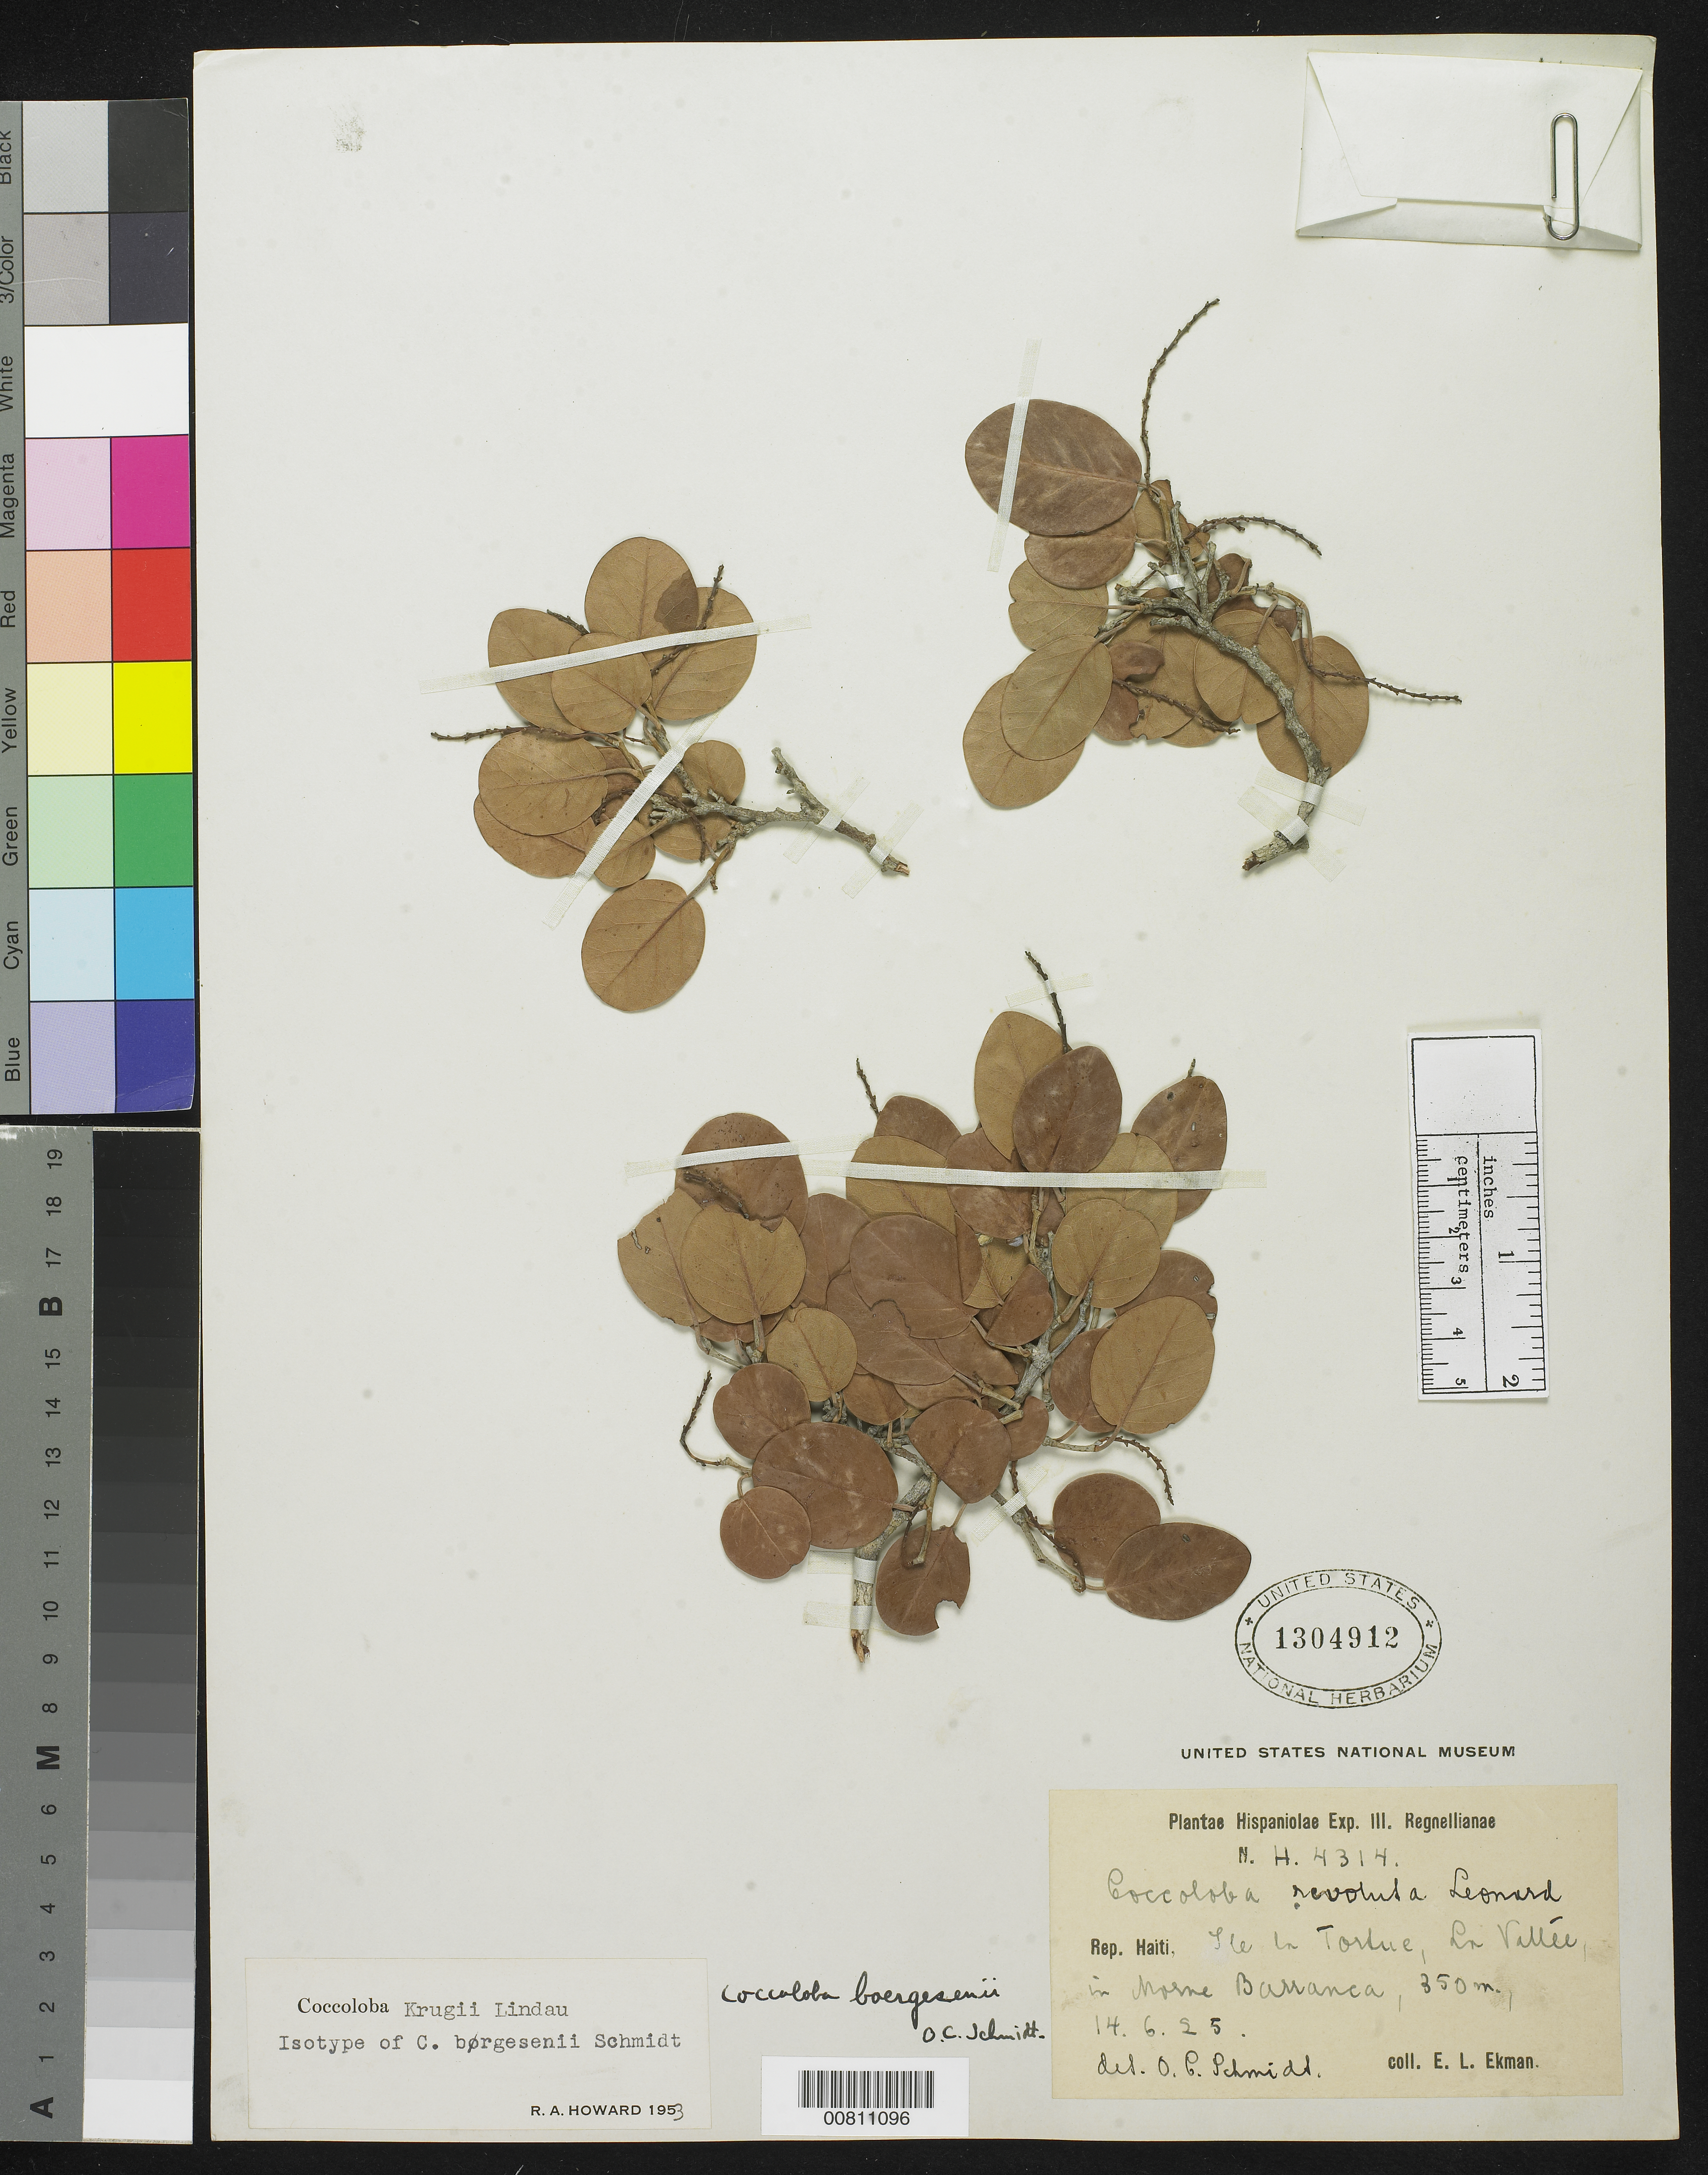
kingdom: Plantae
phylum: Tracheophyta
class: Magnoliopsida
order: Caryophyllales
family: Polygonaceae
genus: Coccoloba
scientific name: Coccoloba boergesenii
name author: O.C. Schmidt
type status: Isotype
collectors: E. L. Ekman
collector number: H 4314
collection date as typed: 14 Jun 1925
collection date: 1925-06-14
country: Haiti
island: Ile La Tortue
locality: Ile la Tortue, La Vallée, in Morne Barranca.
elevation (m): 350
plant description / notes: Published as "Børgesenii".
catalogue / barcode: US 1304912